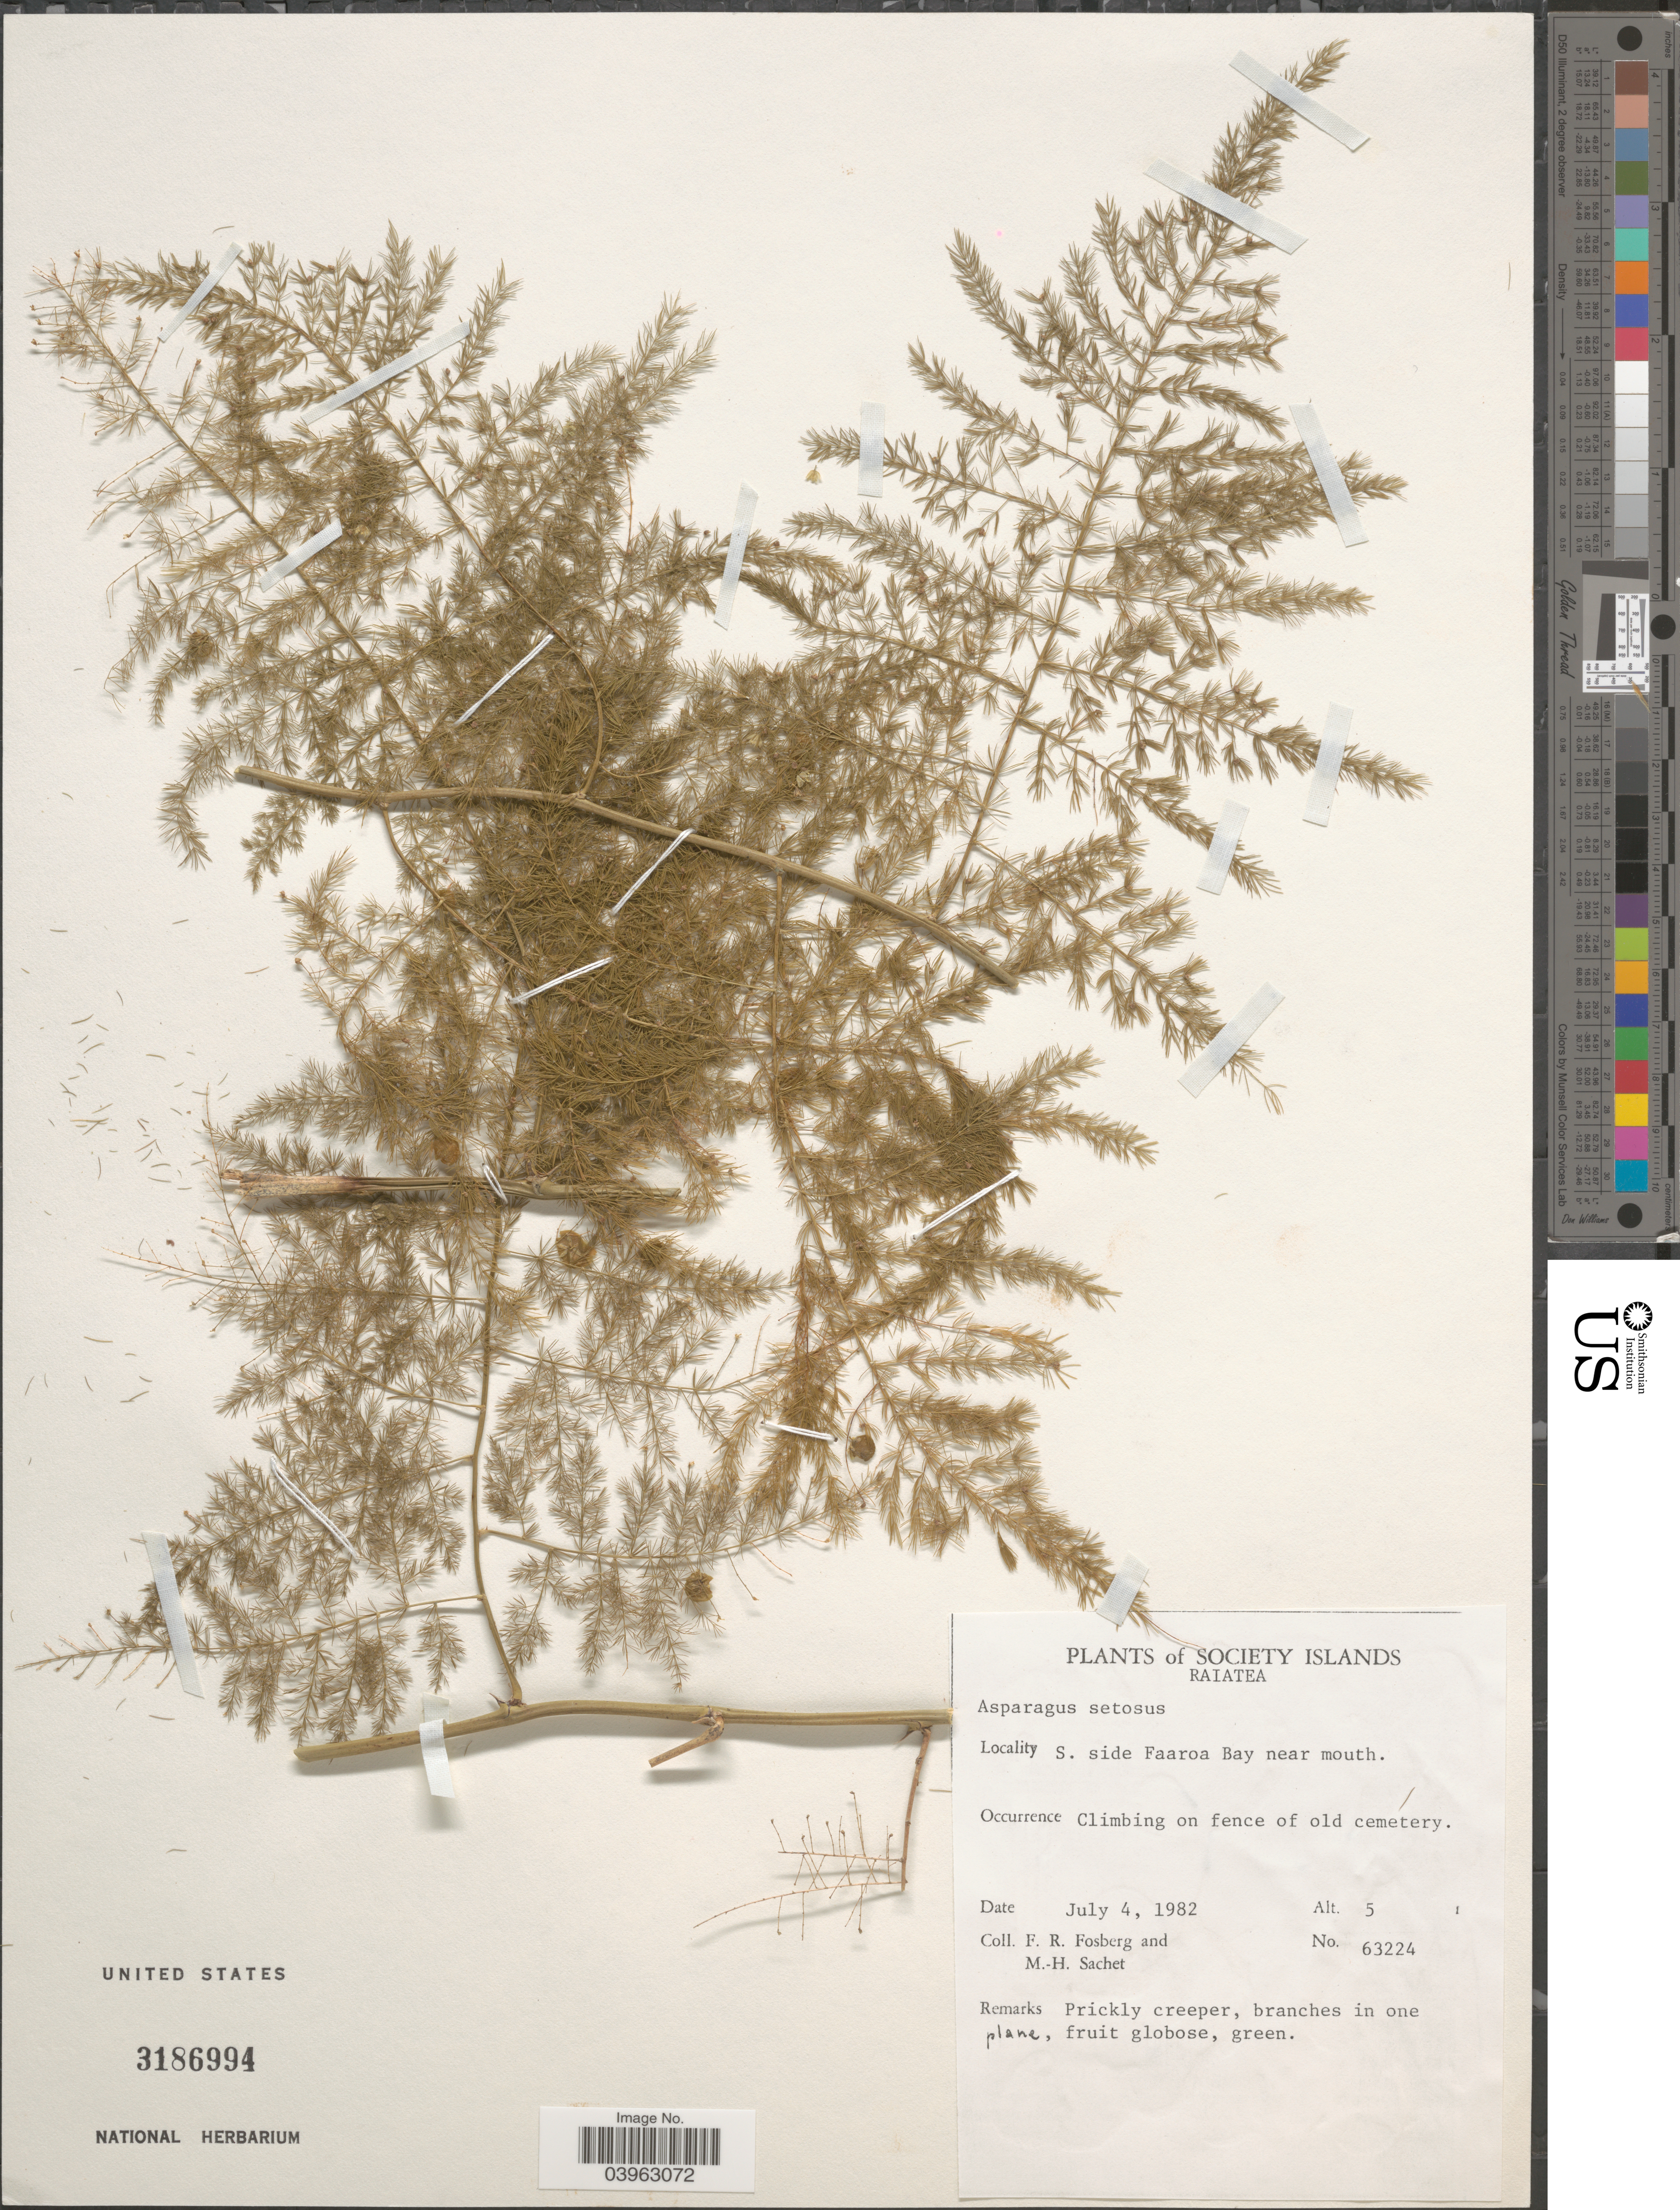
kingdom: Plantae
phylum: Tracheophyta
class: Liliopsida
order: Asparagales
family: Asparagaceae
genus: Asparagus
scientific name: Asparagus setaceus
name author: (Kunth) Jessop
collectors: F. R. Fosberg & M.-H. Sachet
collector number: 63224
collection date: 1982-07-04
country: French Polynesia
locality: Society Islands. Raiatea. S. side Faaroa Bay near mouth.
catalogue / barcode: US 3186994